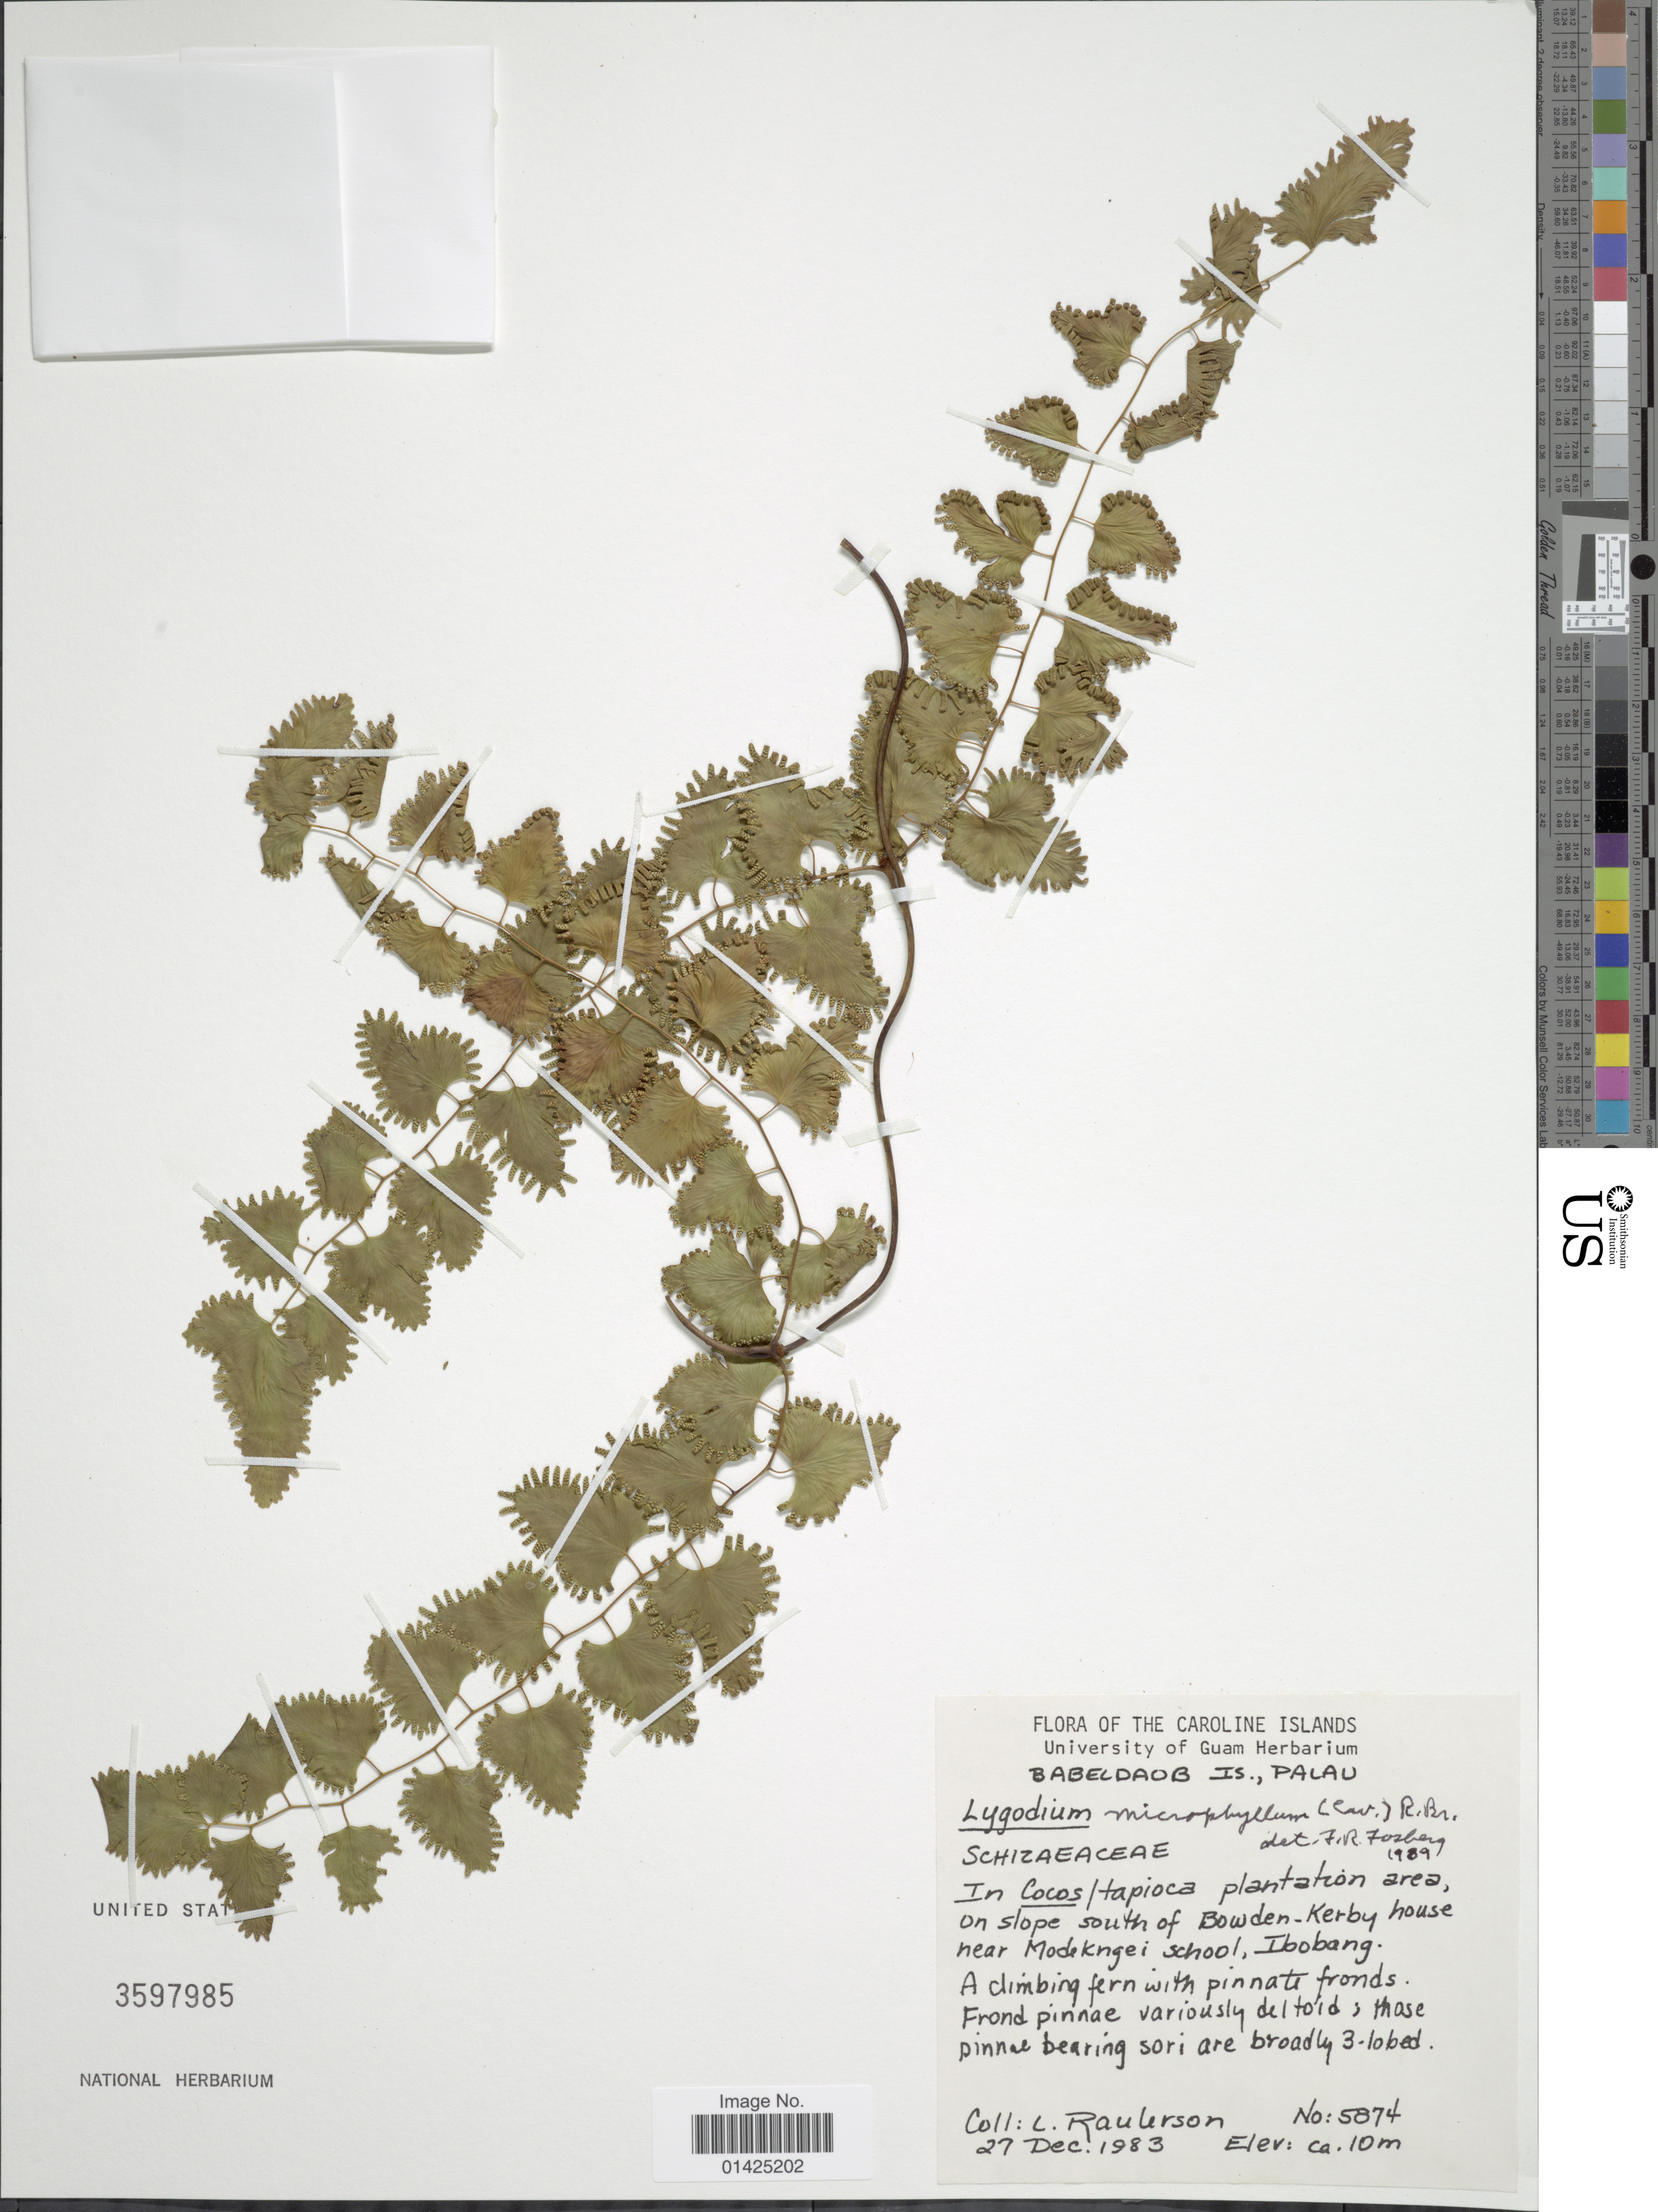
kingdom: Plantae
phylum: Tracheophyta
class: Polypodiopsida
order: Schizaeales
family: Lygodiaceae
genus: Lygodium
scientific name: Lygodium microphyllum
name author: (Cav.) R. Br.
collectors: L. Raulerson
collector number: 5874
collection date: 1983-12-27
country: Palau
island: Babeldaob [Babelthuap]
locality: Babeldaob, Palau, The Caroline Islands, In Cocos/tapioca plantation area, on slope south of Bowden-Kerby house near Modekngei school, Ibobang.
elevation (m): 10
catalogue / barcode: US 3597985